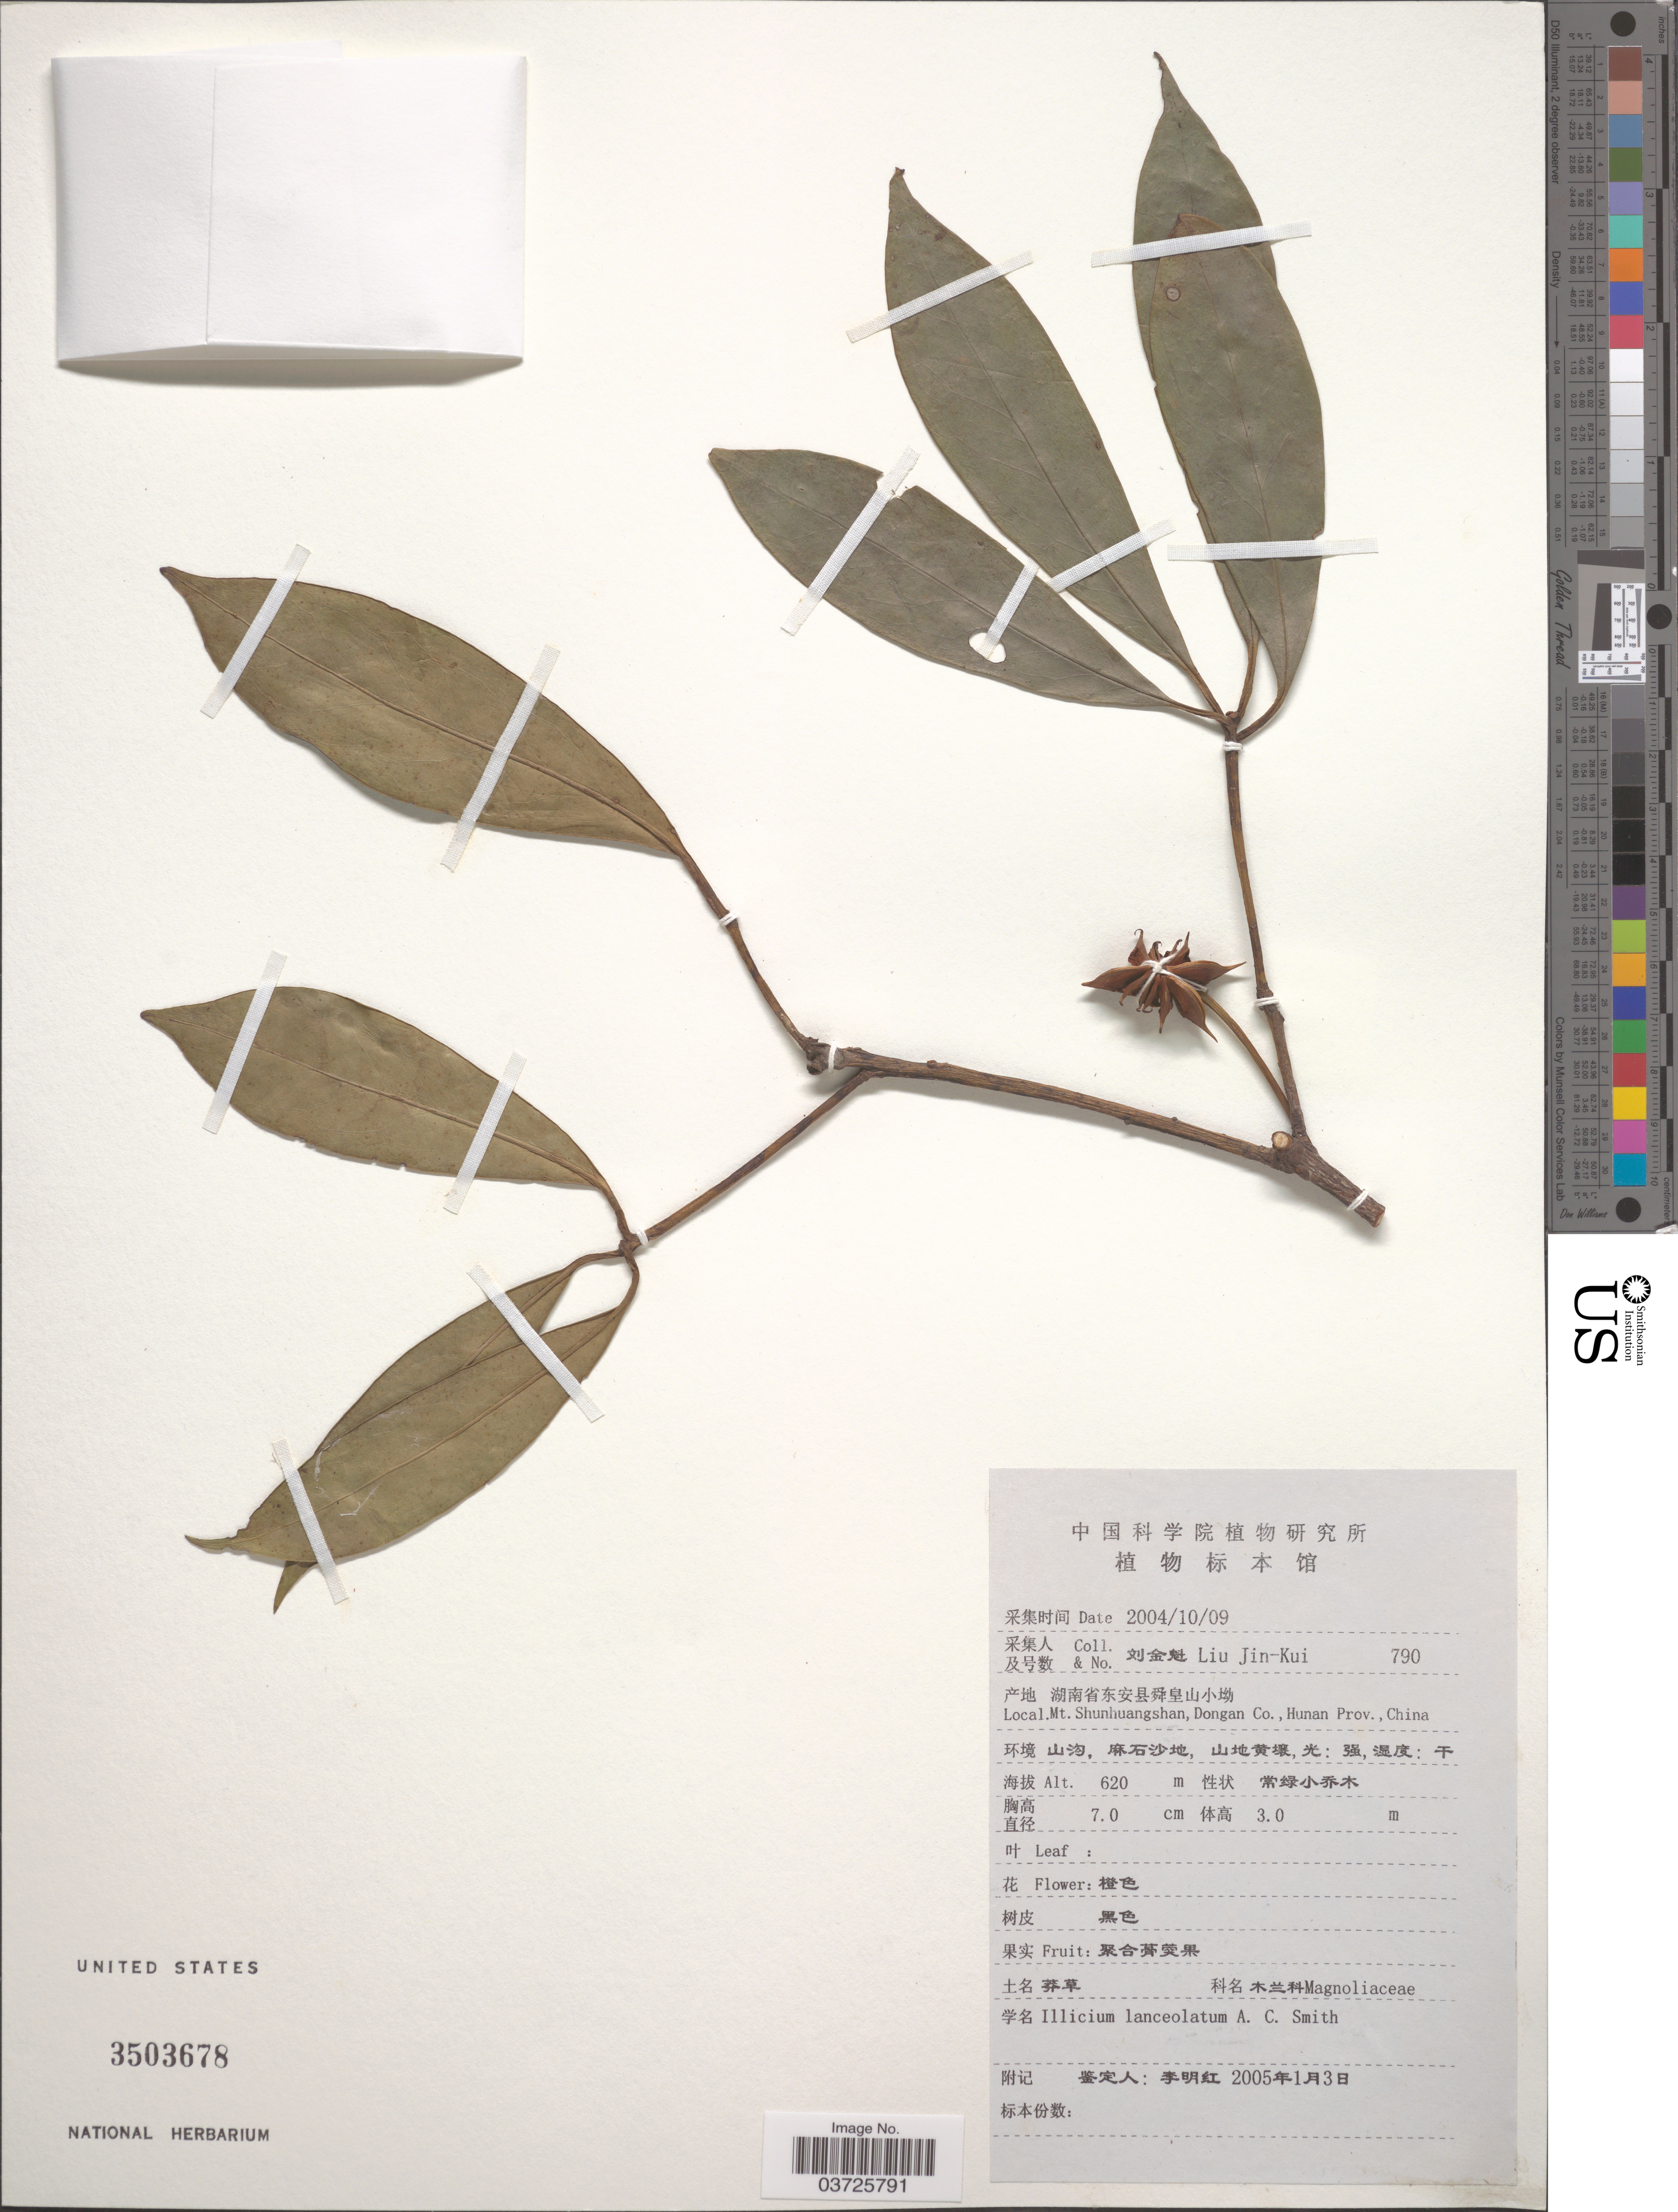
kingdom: Plantae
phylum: Tracheophyta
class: Magnoliopsida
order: Austrobaileyales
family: Schisandraceae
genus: Illicium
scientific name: Illicium lanceolatum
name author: A.C. Sm.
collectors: Liu Jin-Kui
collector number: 790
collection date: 2004-10-09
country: China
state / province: Hunan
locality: Mt. Shunhuangshan, Dongan Co.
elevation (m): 620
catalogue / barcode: US 3503678